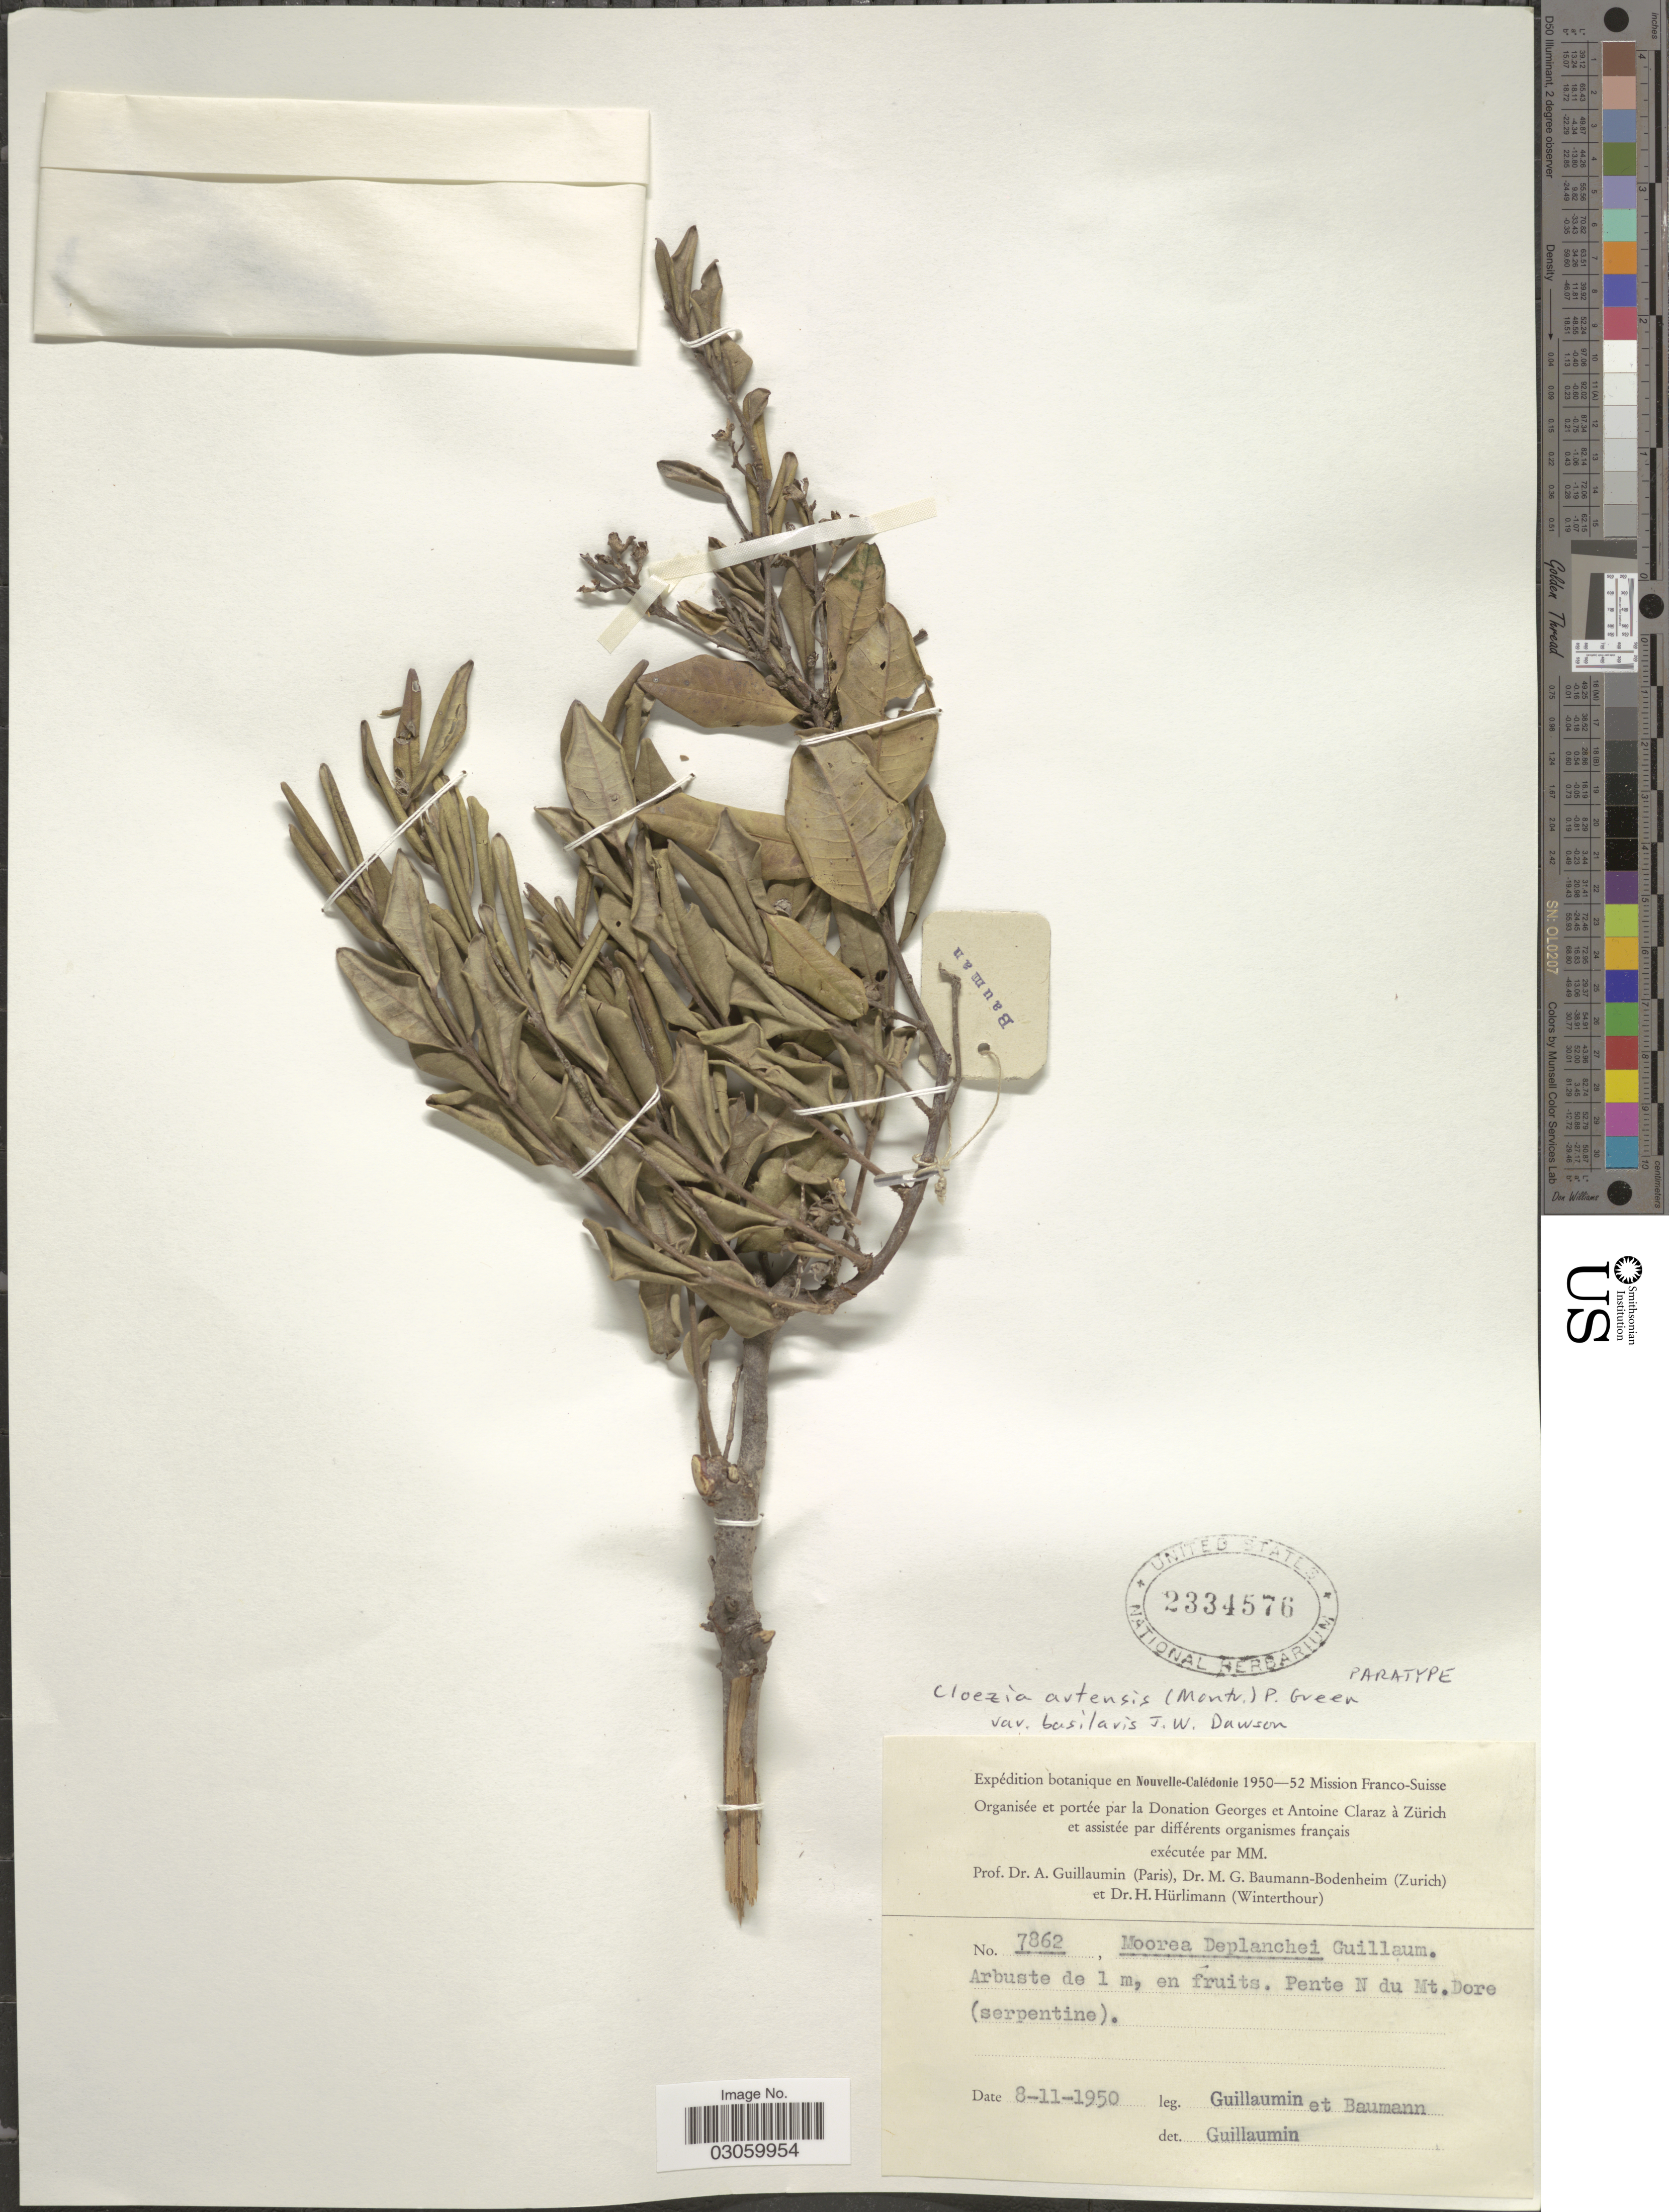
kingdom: Plantae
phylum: Tracheophyta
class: Magnoliopsida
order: Myrtales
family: Myrtaceae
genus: Cloezia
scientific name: Cloezia artensis var. basilaris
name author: J.W. Dawson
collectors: A. Guillaumin & M. G. Baumann-Bodenheim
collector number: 7862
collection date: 1950-11-08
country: New Caledonia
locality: Pente N du Mt. Dore.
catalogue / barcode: US 2334576